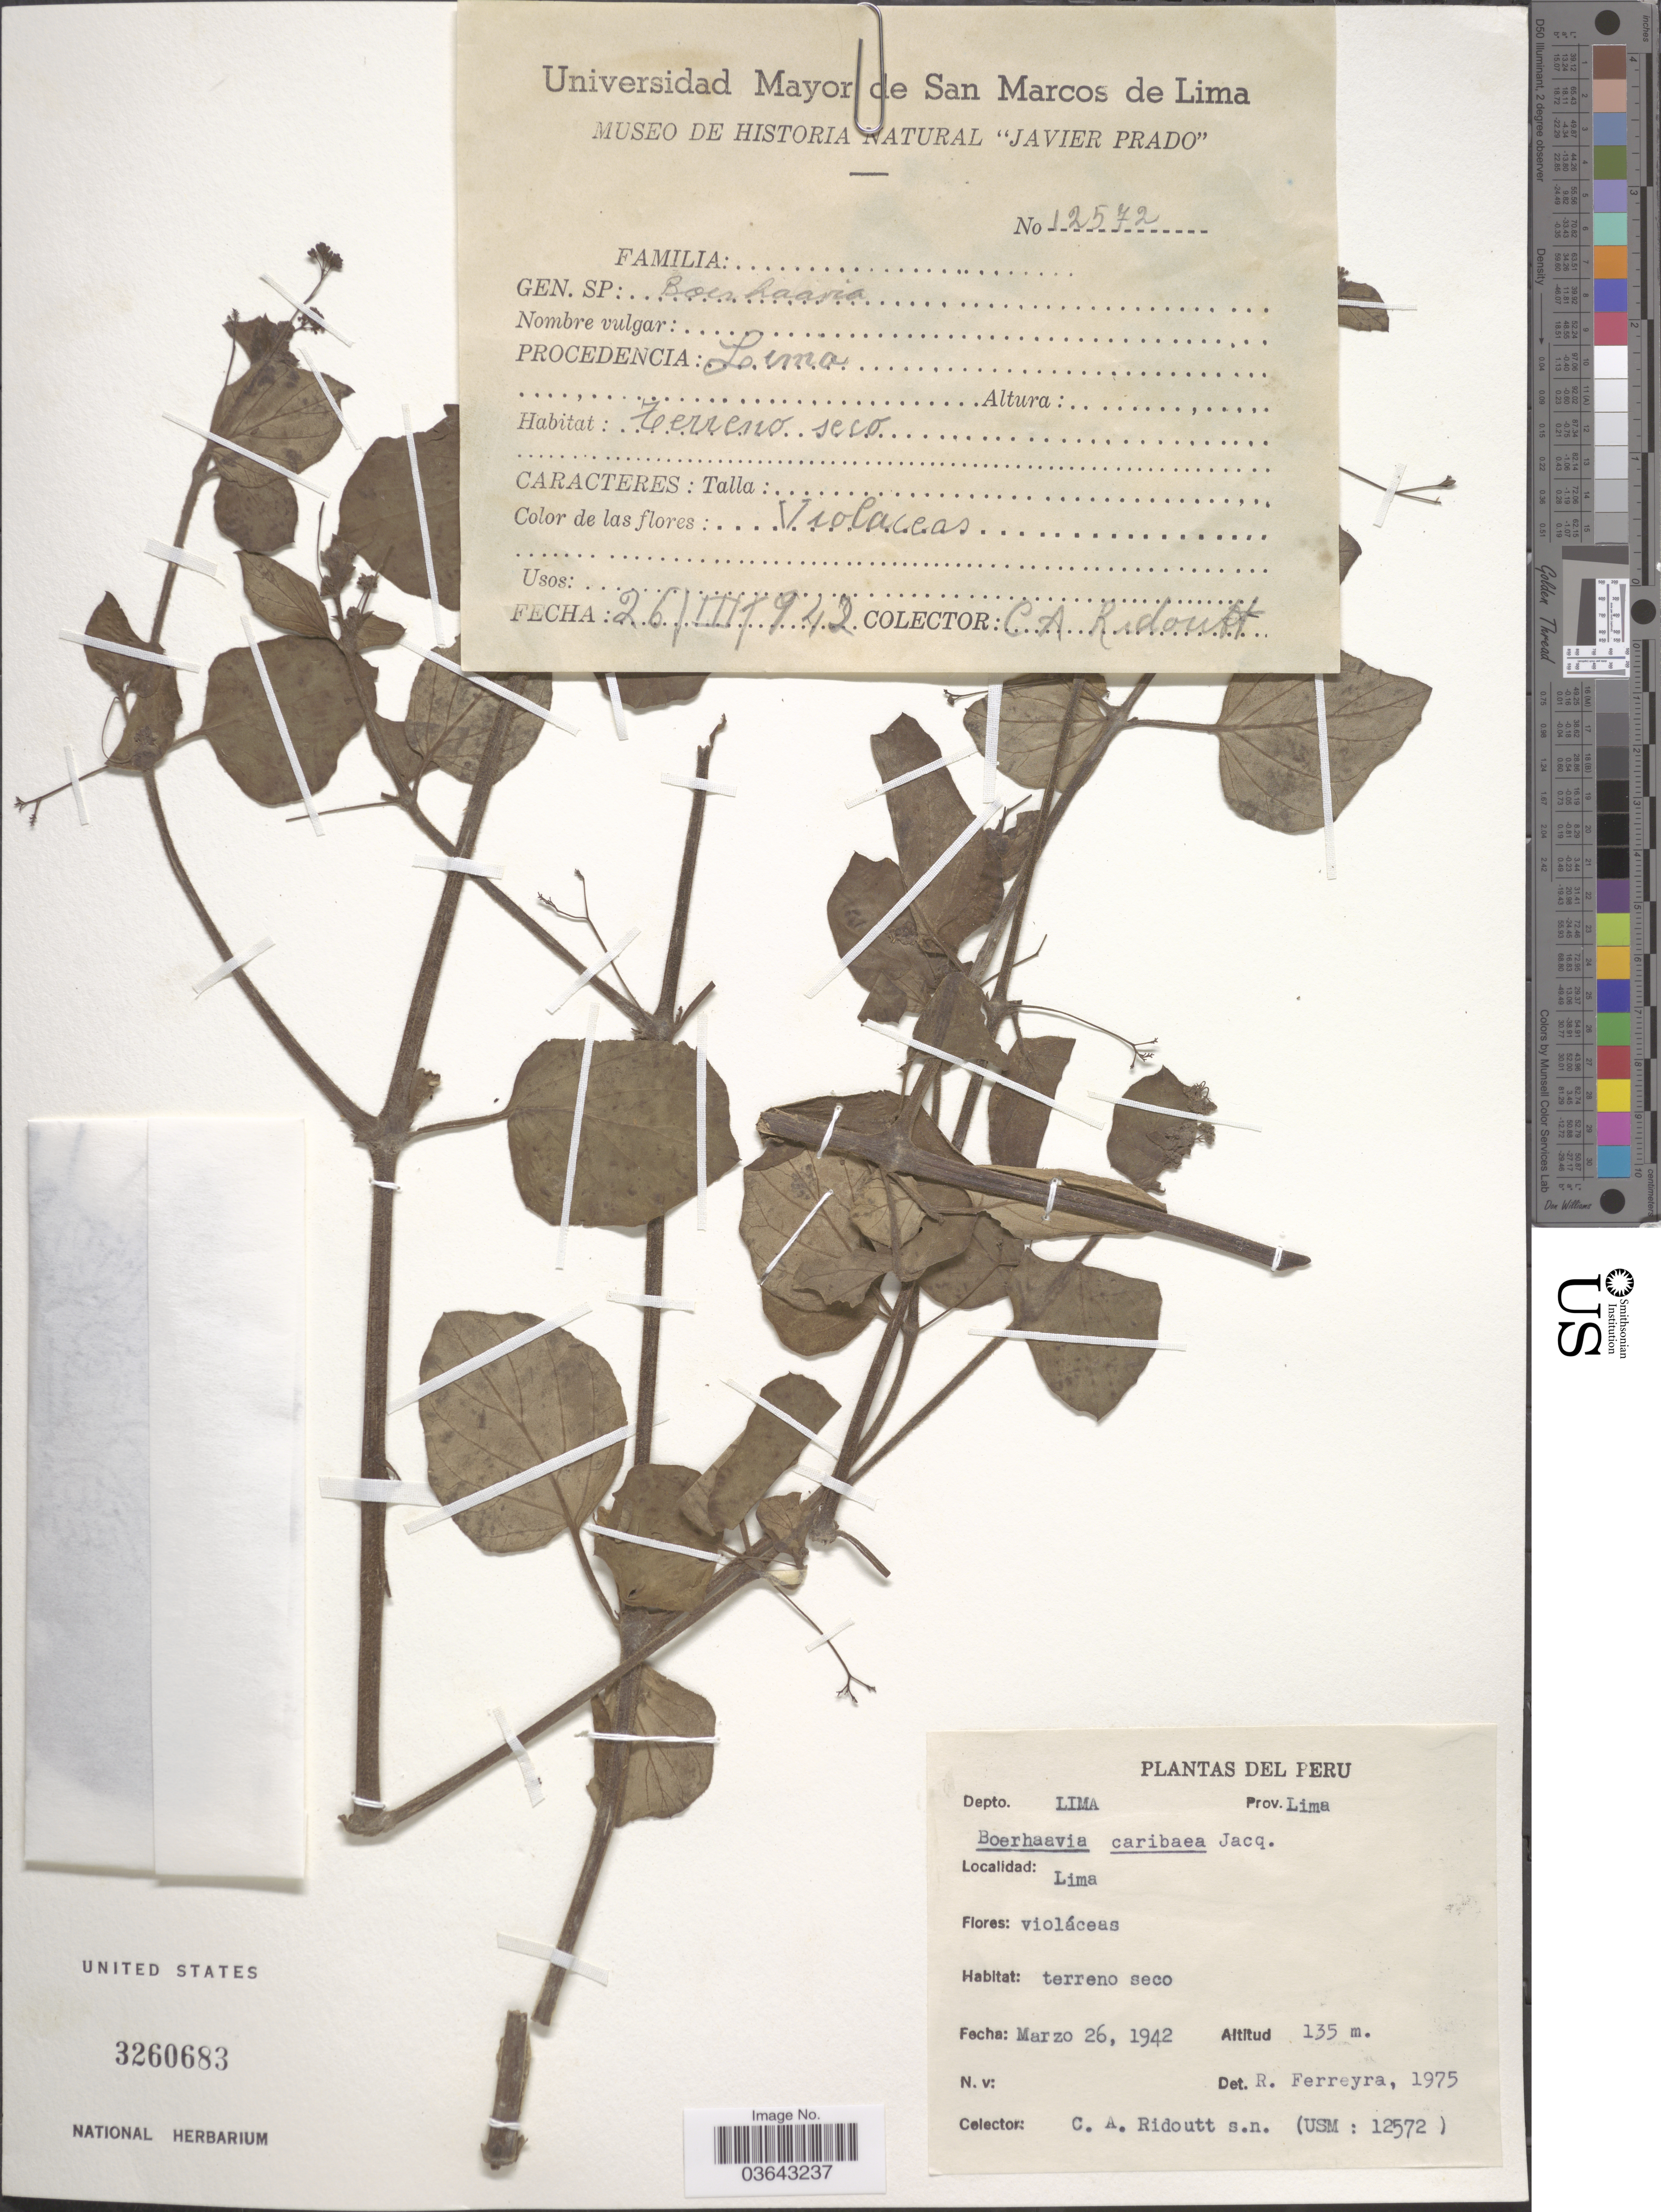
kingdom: Plantae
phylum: Tracheophyta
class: Magnoliopsida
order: Caryophyllales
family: Nyctaginaceae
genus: Boerhavia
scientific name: Boerhavia diffusa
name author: L.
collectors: C. Ridoutt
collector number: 12572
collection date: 1942-03-26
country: Peru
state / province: Lima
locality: Depto. Lima. Procedencia Lima.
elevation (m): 135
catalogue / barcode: US 3260683